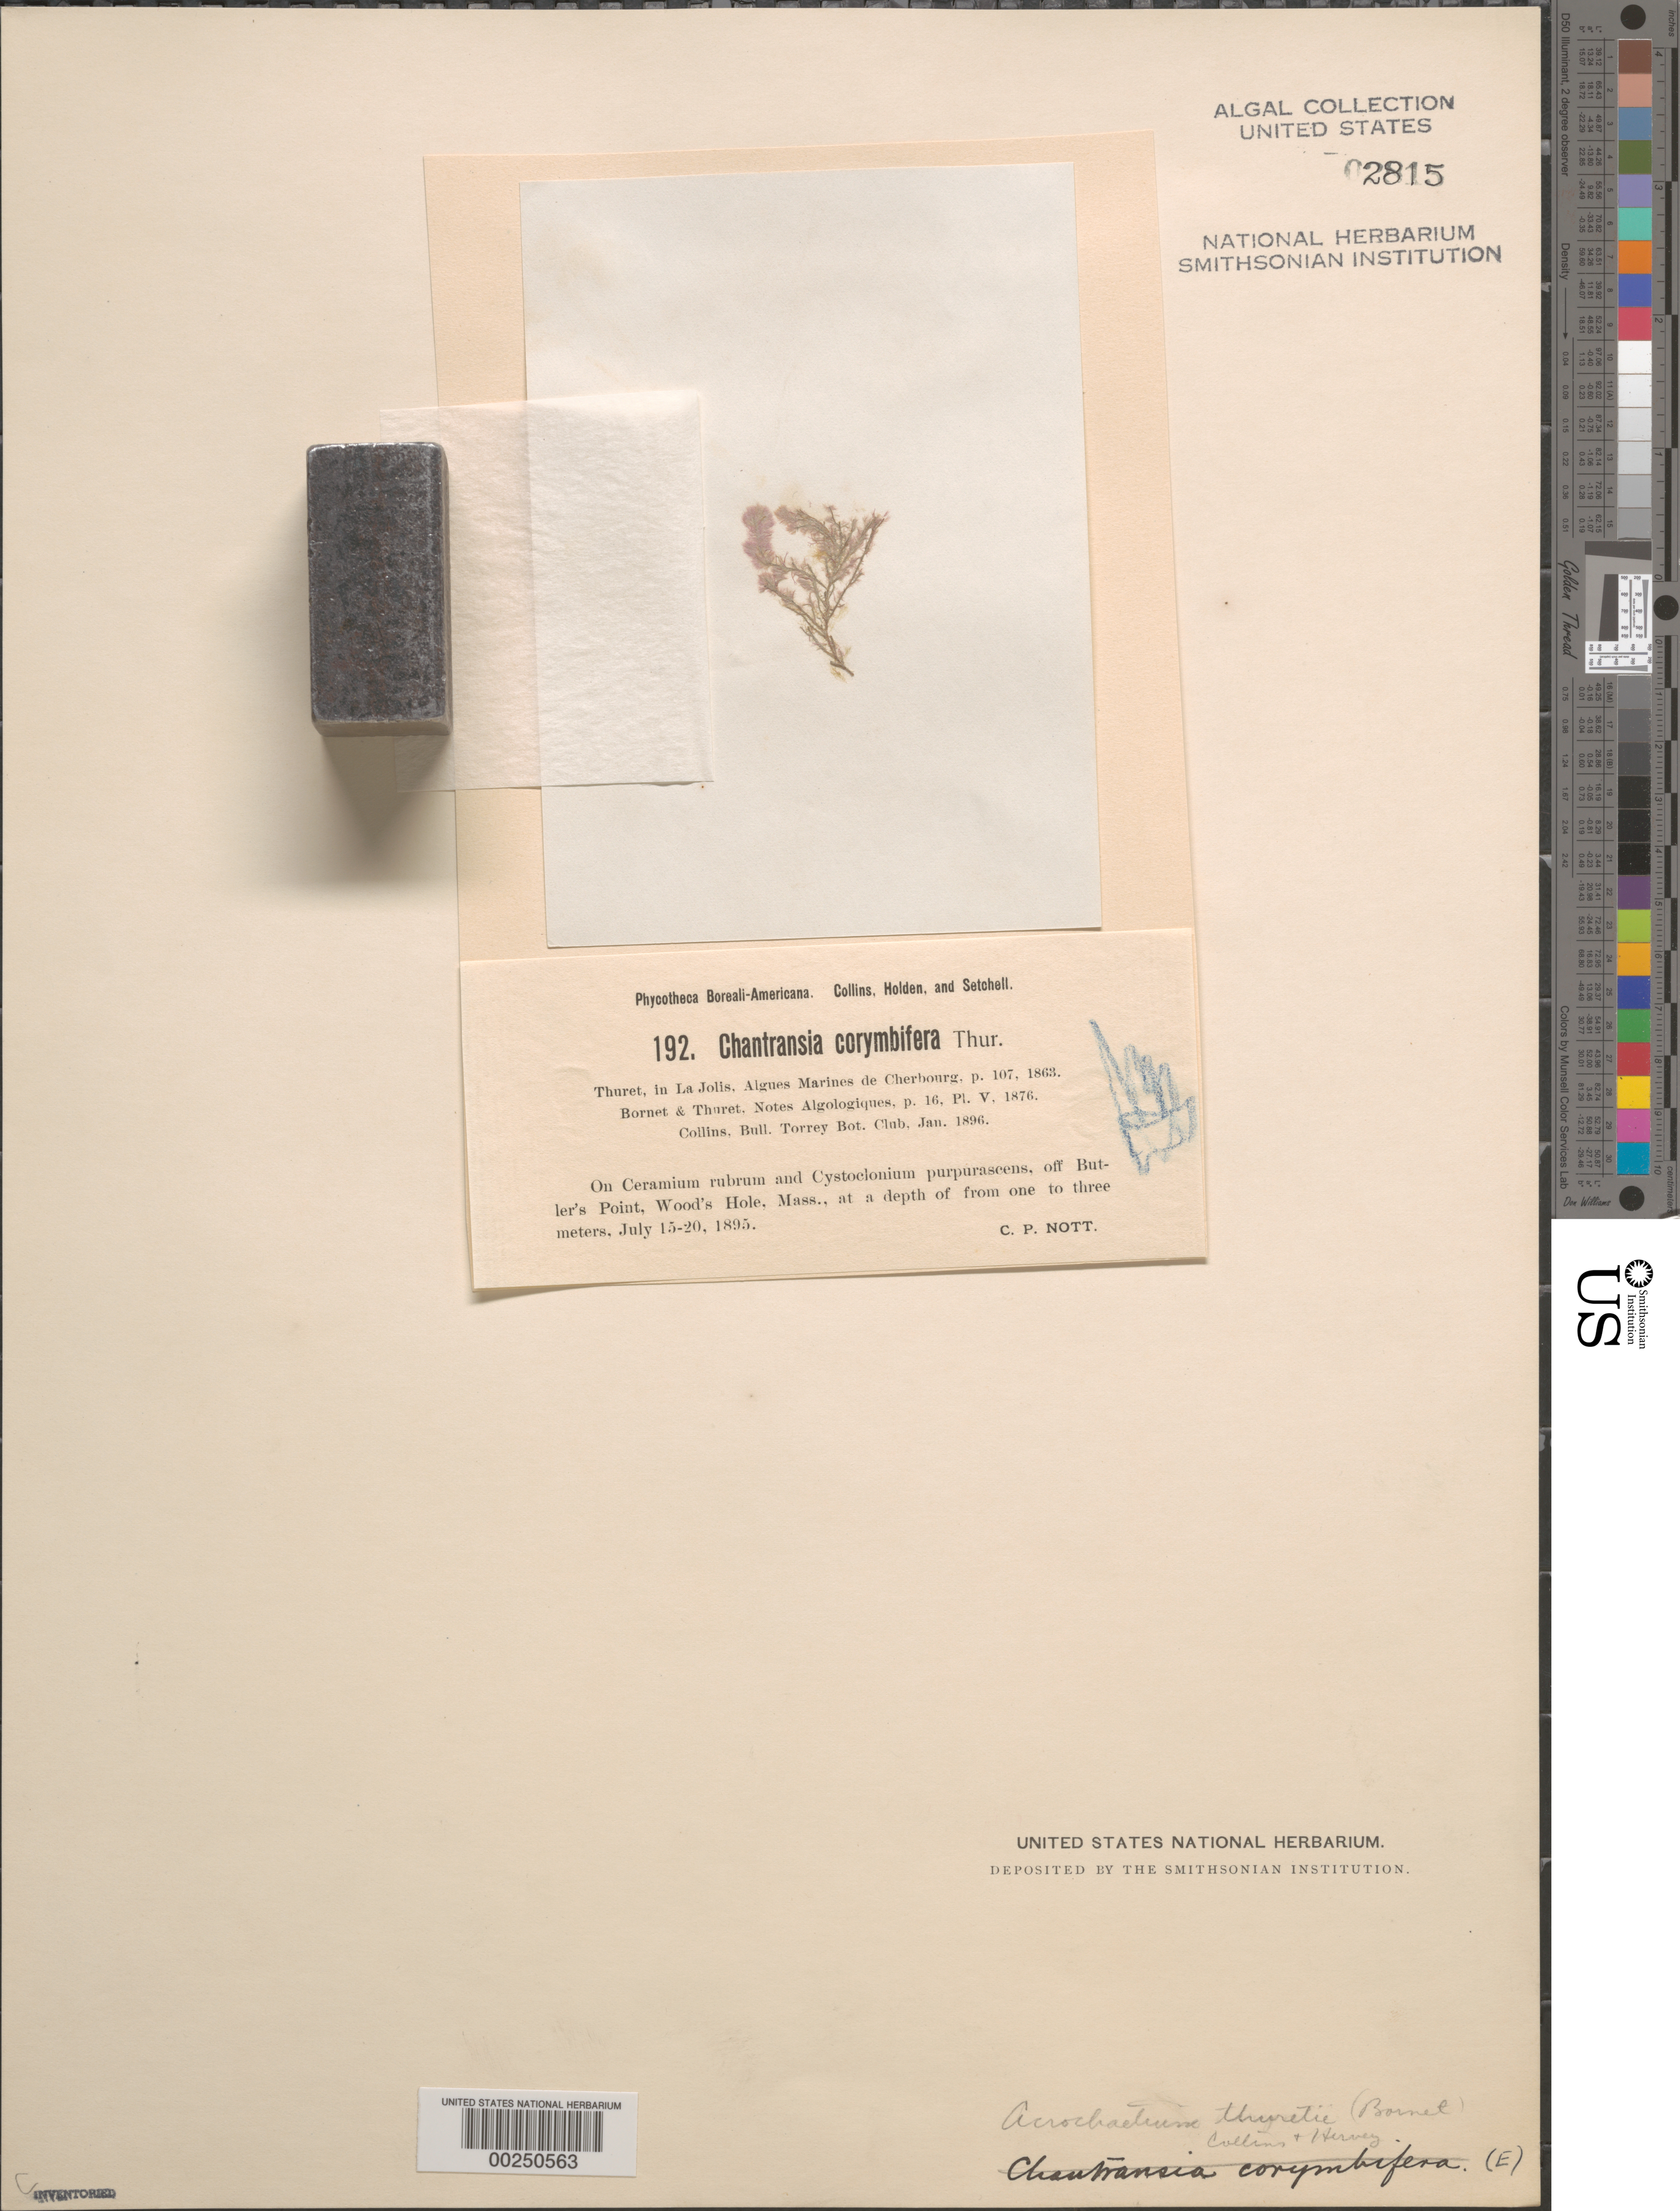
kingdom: Plantae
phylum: Rhodophyta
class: Florideophyceae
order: Acrochaetiales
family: Acrochaetiaceae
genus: Grania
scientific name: Grania efflorescens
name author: (J. Agardh) Kylin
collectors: C. Nott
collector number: PB-A 192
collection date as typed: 15 Jul 1895 TO 20 Jul 1895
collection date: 1895-07-15/1895-07-20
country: United States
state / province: Massachusetts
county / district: Barnstable County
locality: Woods Hole, off Butler's Point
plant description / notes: Collins, Holden & Setchell, Phycotheca Boreali-Americana, as Chantransia corymbifera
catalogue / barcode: US 2815